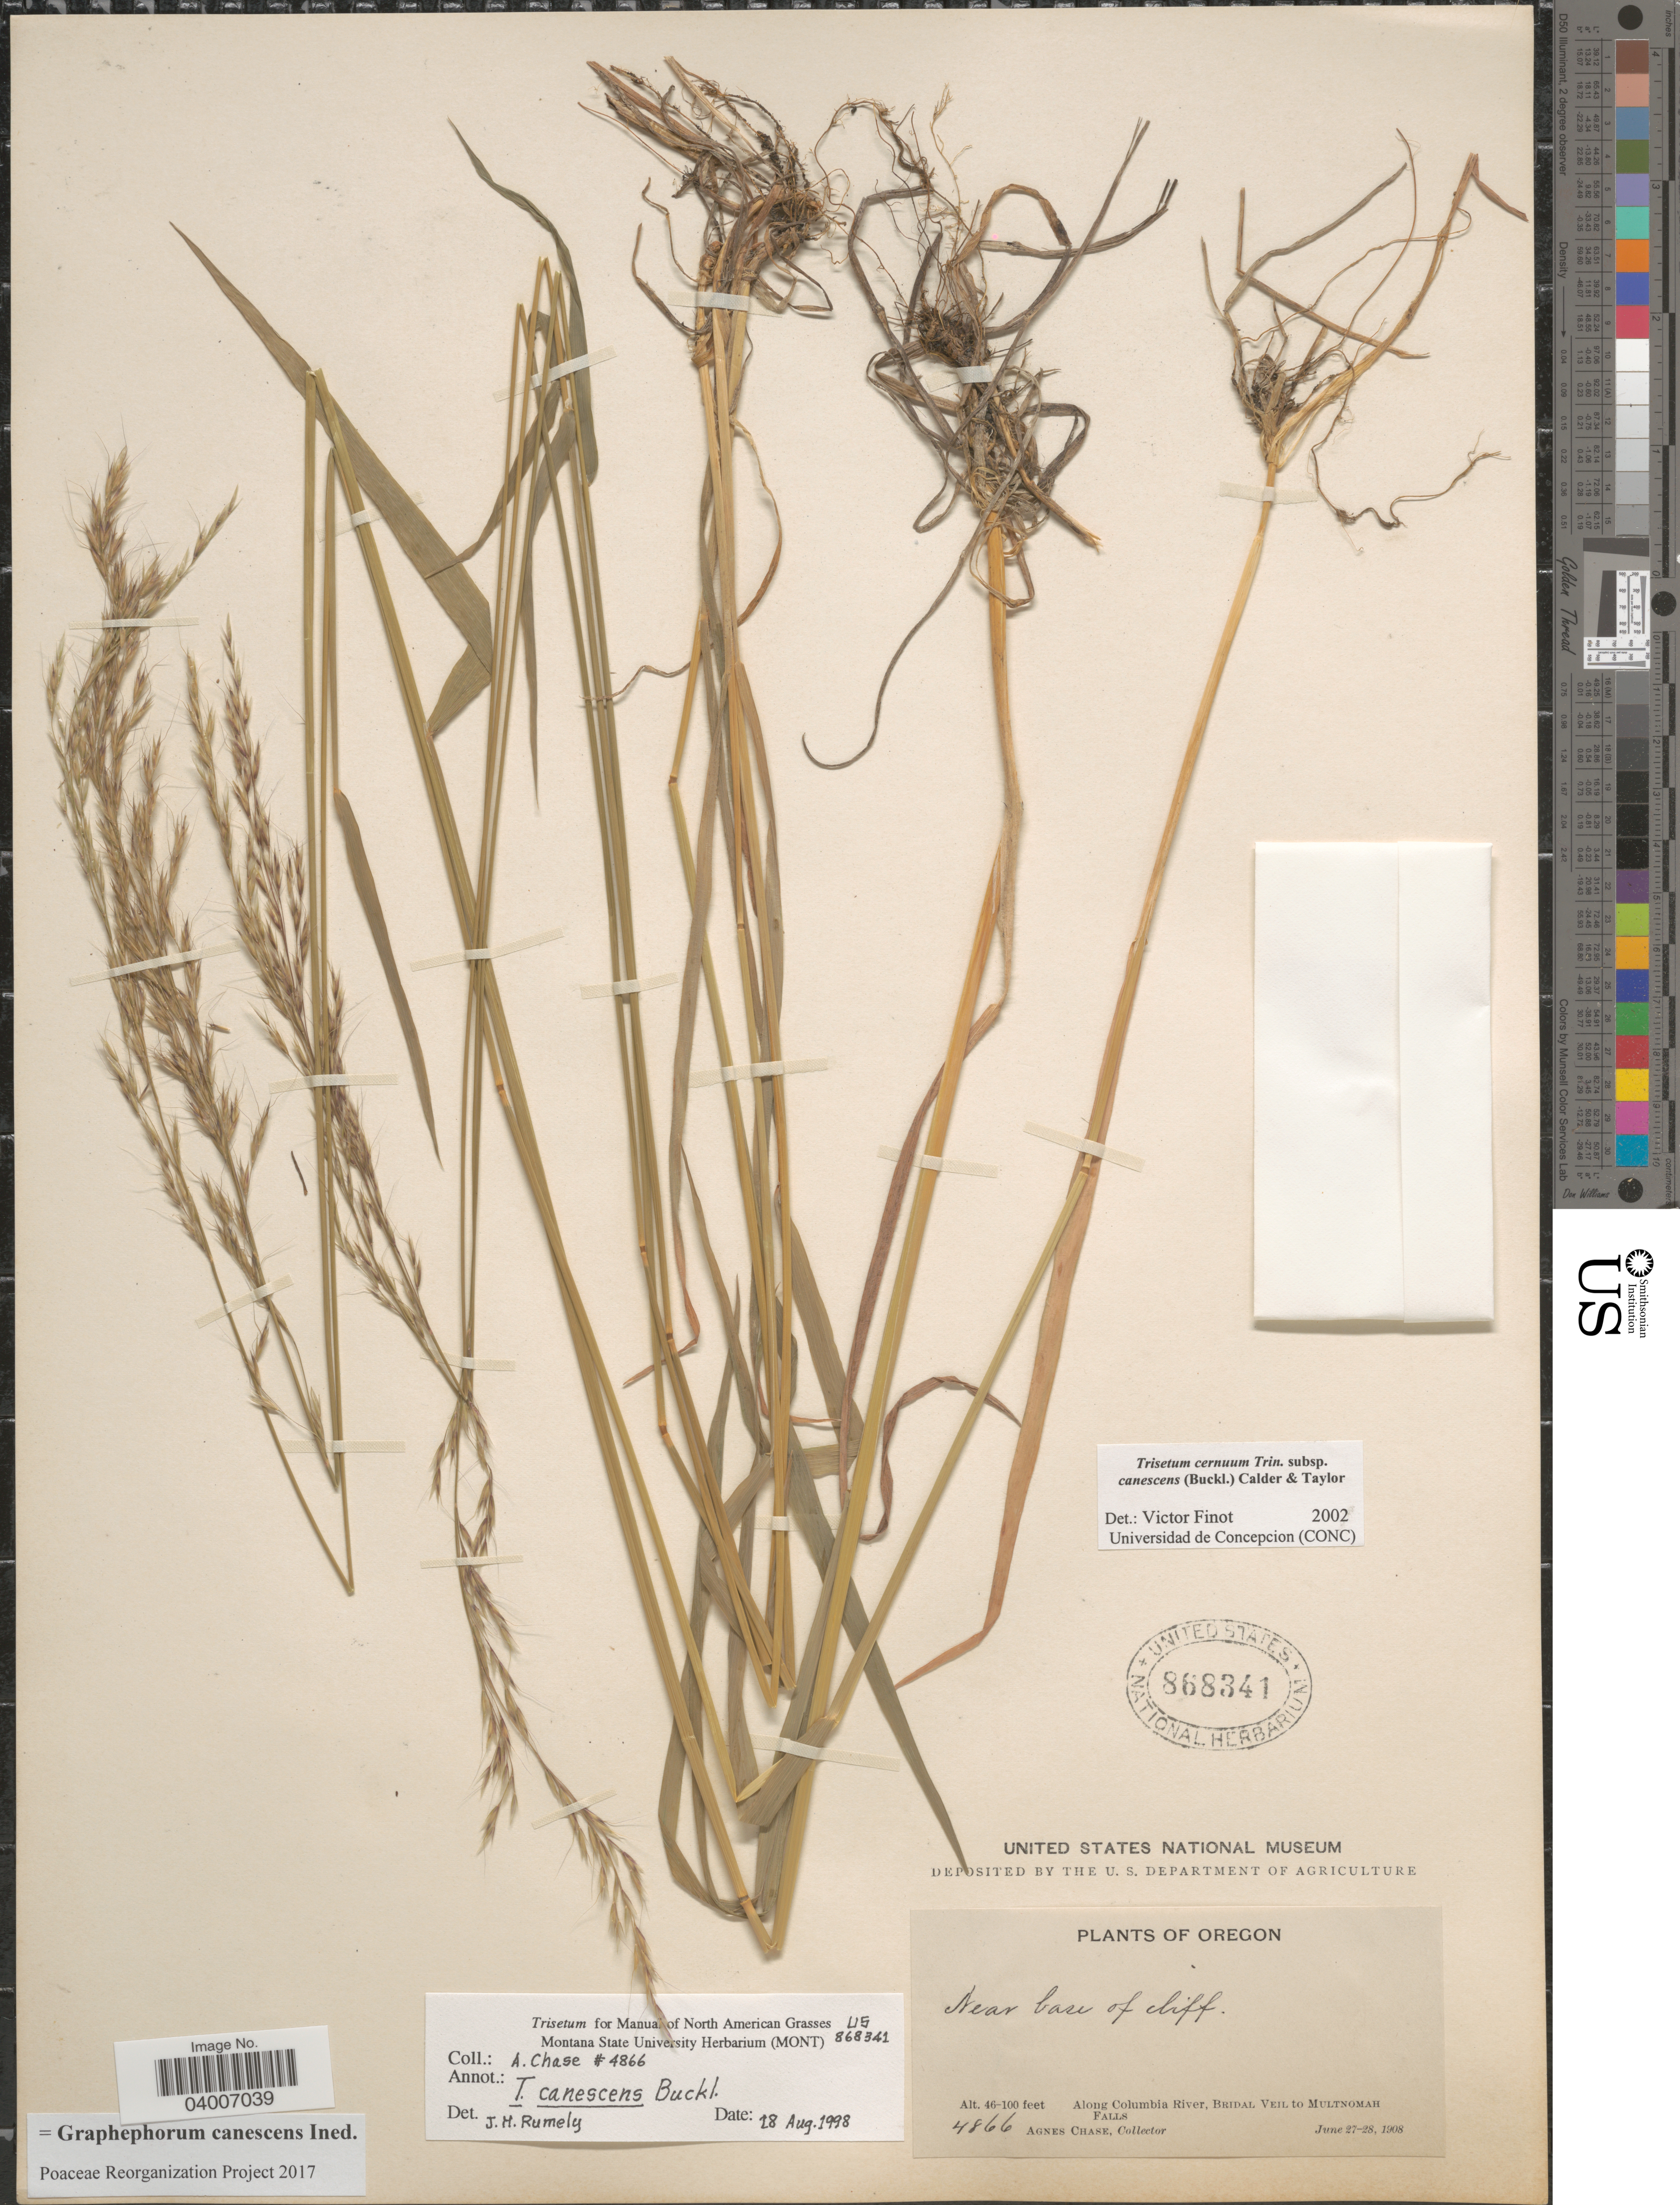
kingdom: Plantae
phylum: Tracheophyta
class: Liliopsida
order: Poales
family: Poaceae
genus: Graphephorum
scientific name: Graphephorum canescens ined.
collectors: A. Chase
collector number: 4866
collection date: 1908-06-27/1908-06-28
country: United States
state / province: Oregon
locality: Along Columbia River, Bridal Veil to Multnomah Falls.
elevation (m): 14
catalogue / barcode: US 868341